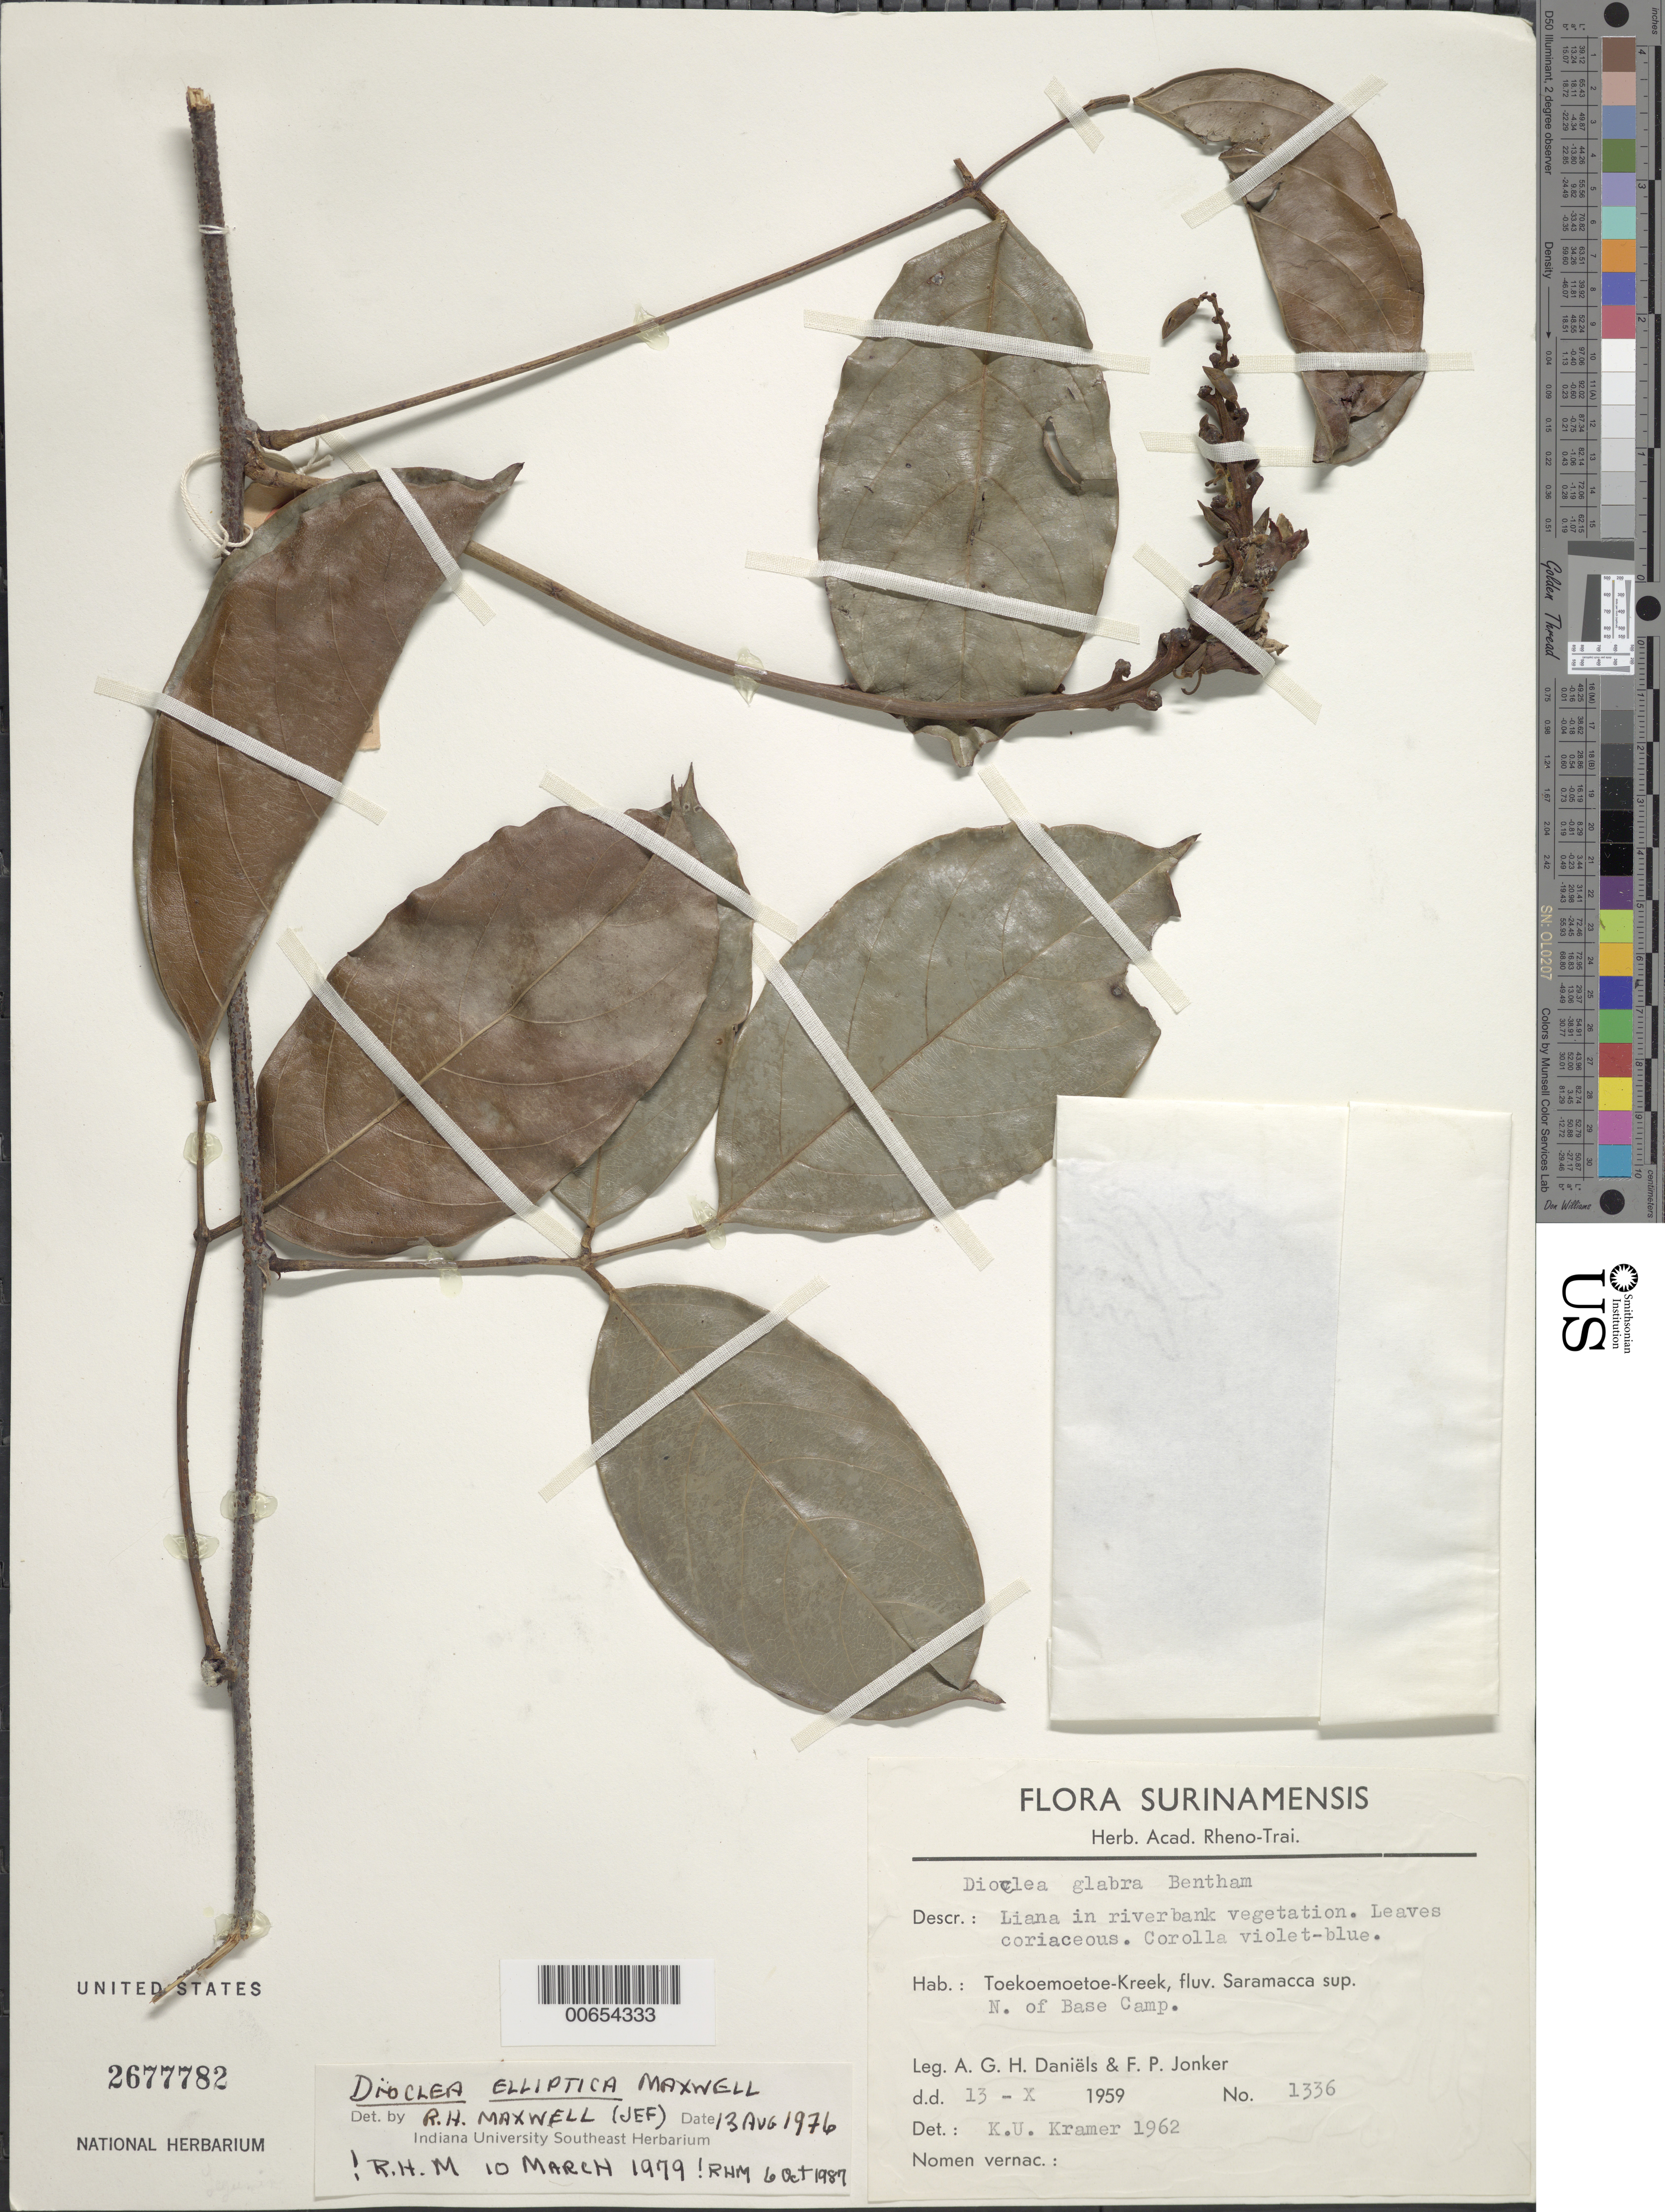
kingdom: Plantae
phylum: Tracheophyta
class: Magnoliopsida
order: Fabales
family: Fabaceae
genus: Macropsychanthus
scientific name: Macropsychanthus scaber var. scaber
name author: (Rich.) L.P. Queiroz & Snak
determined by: Strong, Mark T., (BOT), Smithsonian Institution - National Museum of Natural History (UNITED STATES)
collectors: A. Daniëls & F. P. Jonker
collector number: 1336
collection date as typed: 13-Oct-59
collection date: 1959-10-13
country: Suriname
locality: Toekoemoetoe-Kreek, fluv. Saramacca sup., N of Base Camp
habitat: Riverbank vegetation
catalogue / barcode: US 2677782